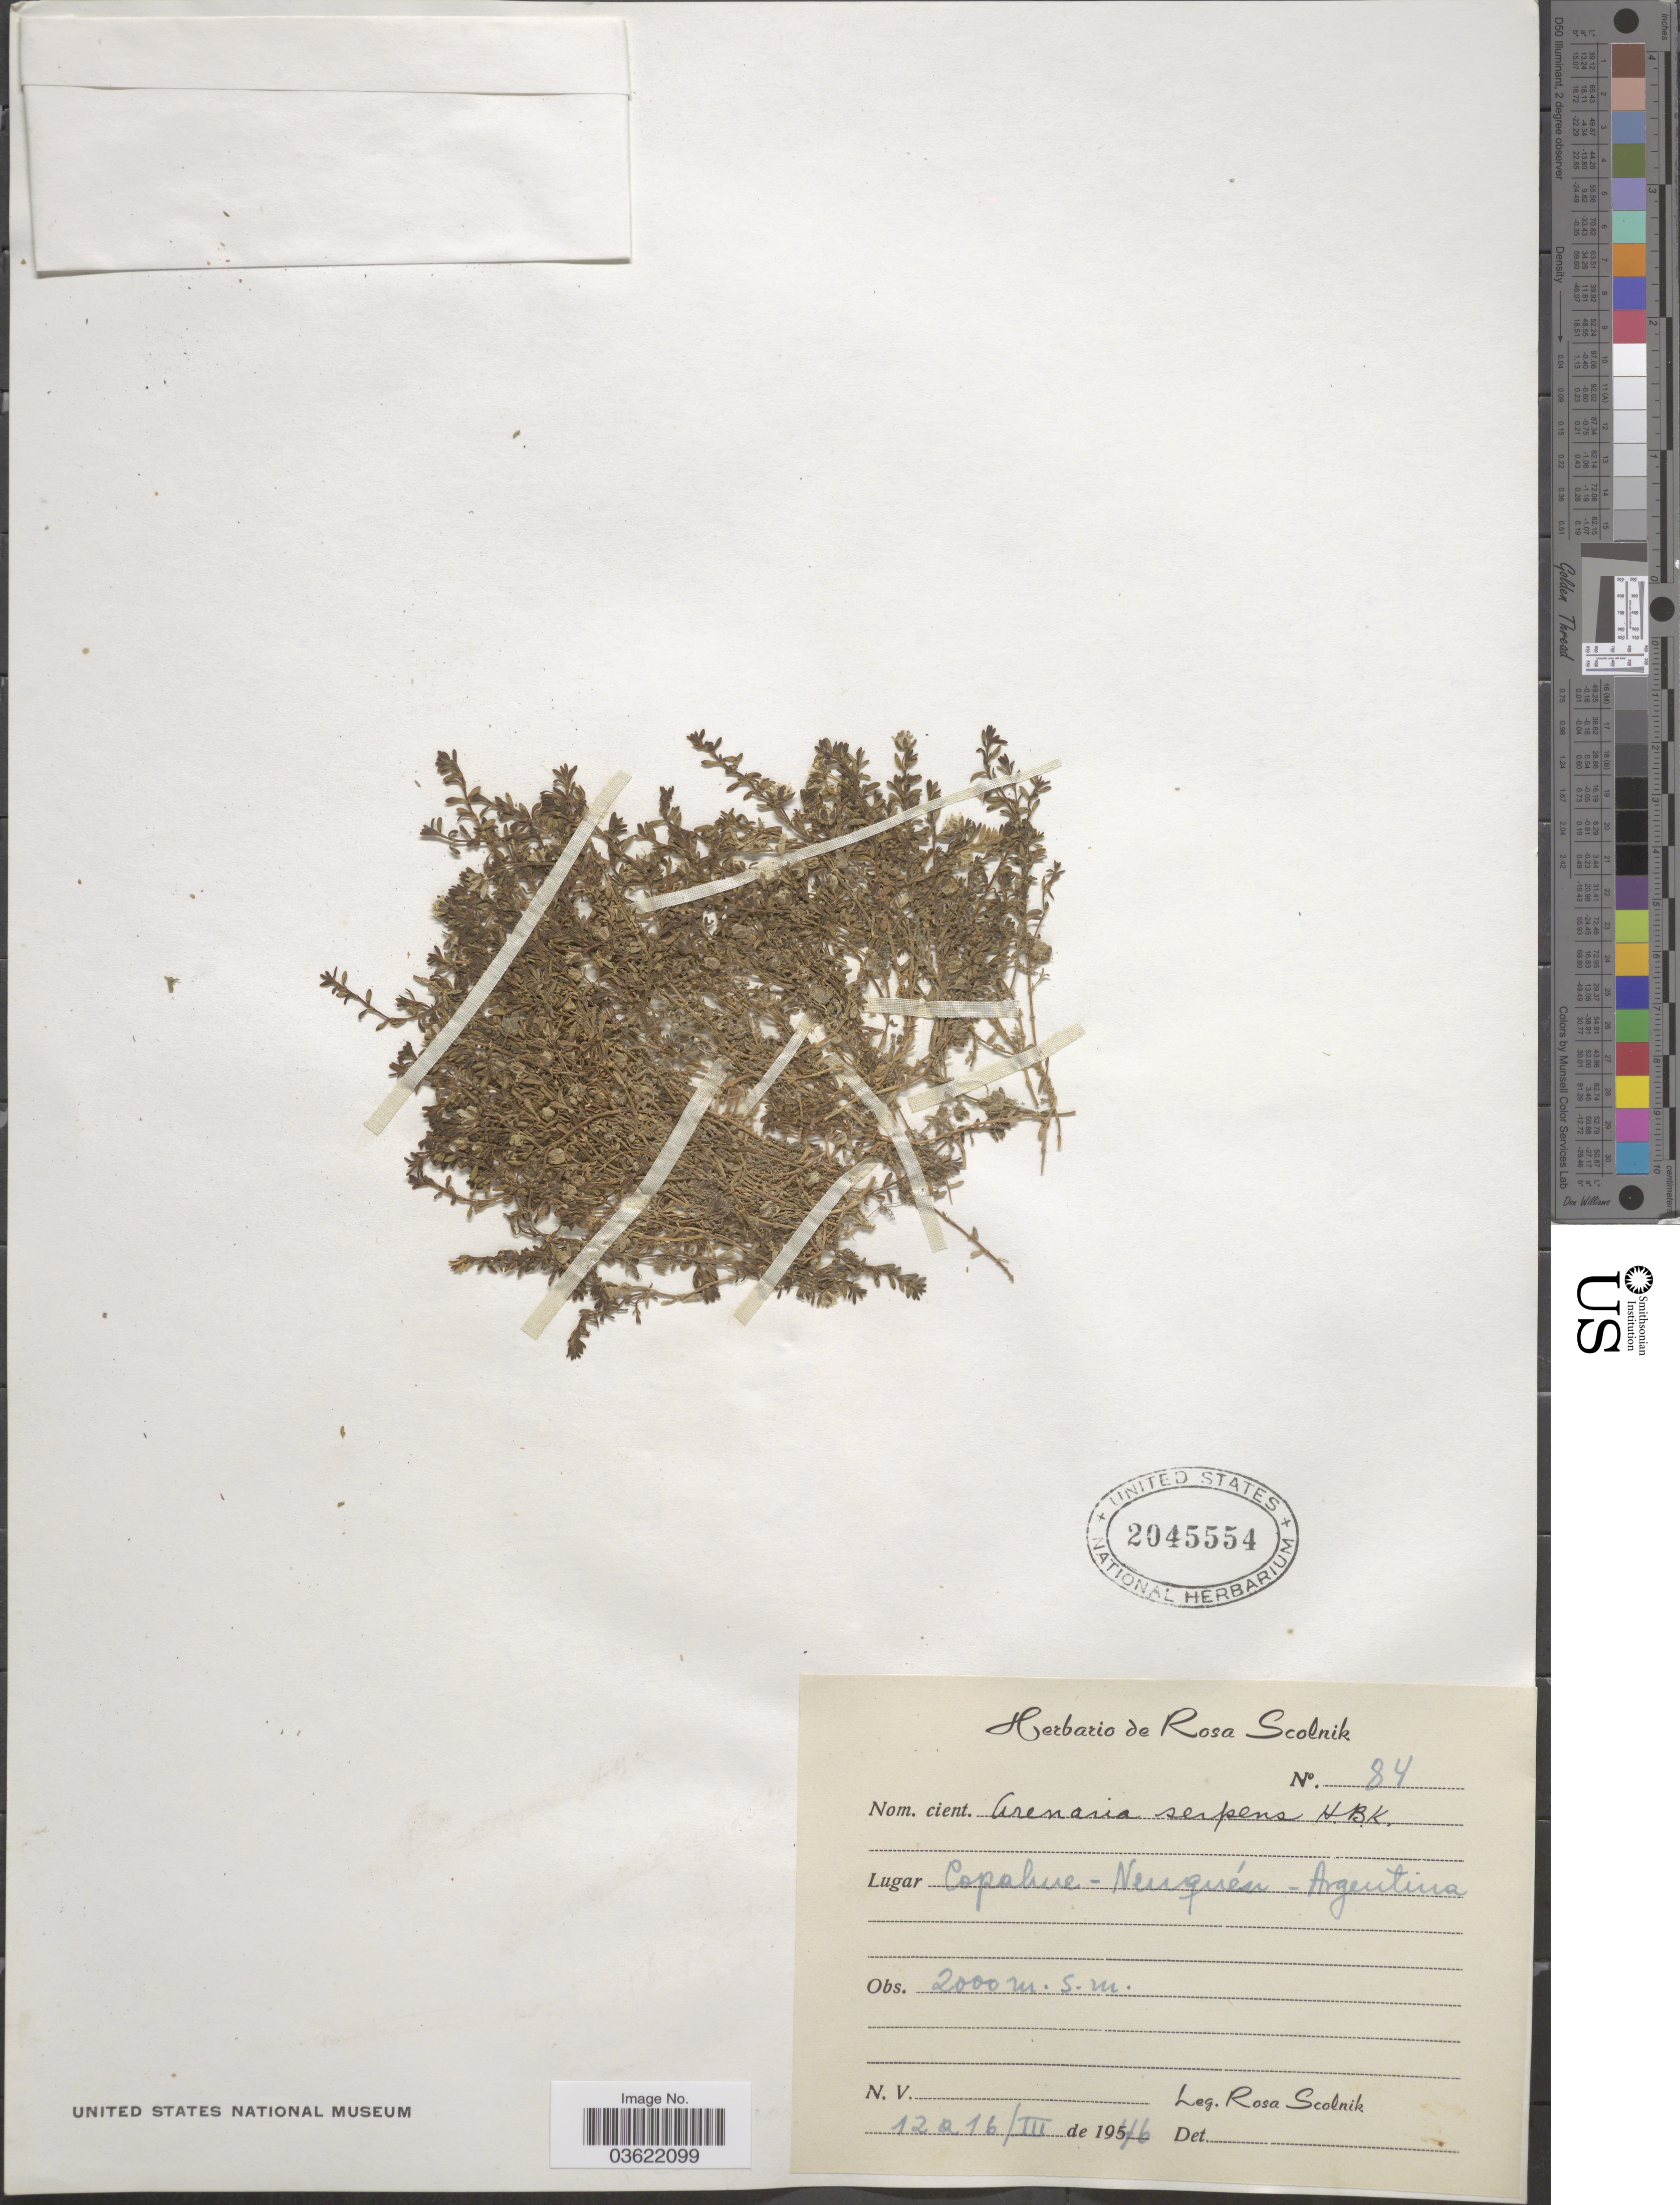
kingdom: Plantae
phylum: Tracheophyta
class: Magnoliopsida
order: Caryophyllales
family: Caryophyllaceae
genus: Arenaria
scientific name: Arenaria serpens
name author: Kunth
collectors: R. Scolnik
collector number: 84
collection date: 1946-03-12/1946-03-16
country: Argentina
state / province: Neuquen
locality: Copahue.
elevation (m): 2000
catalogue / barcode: US 2045554